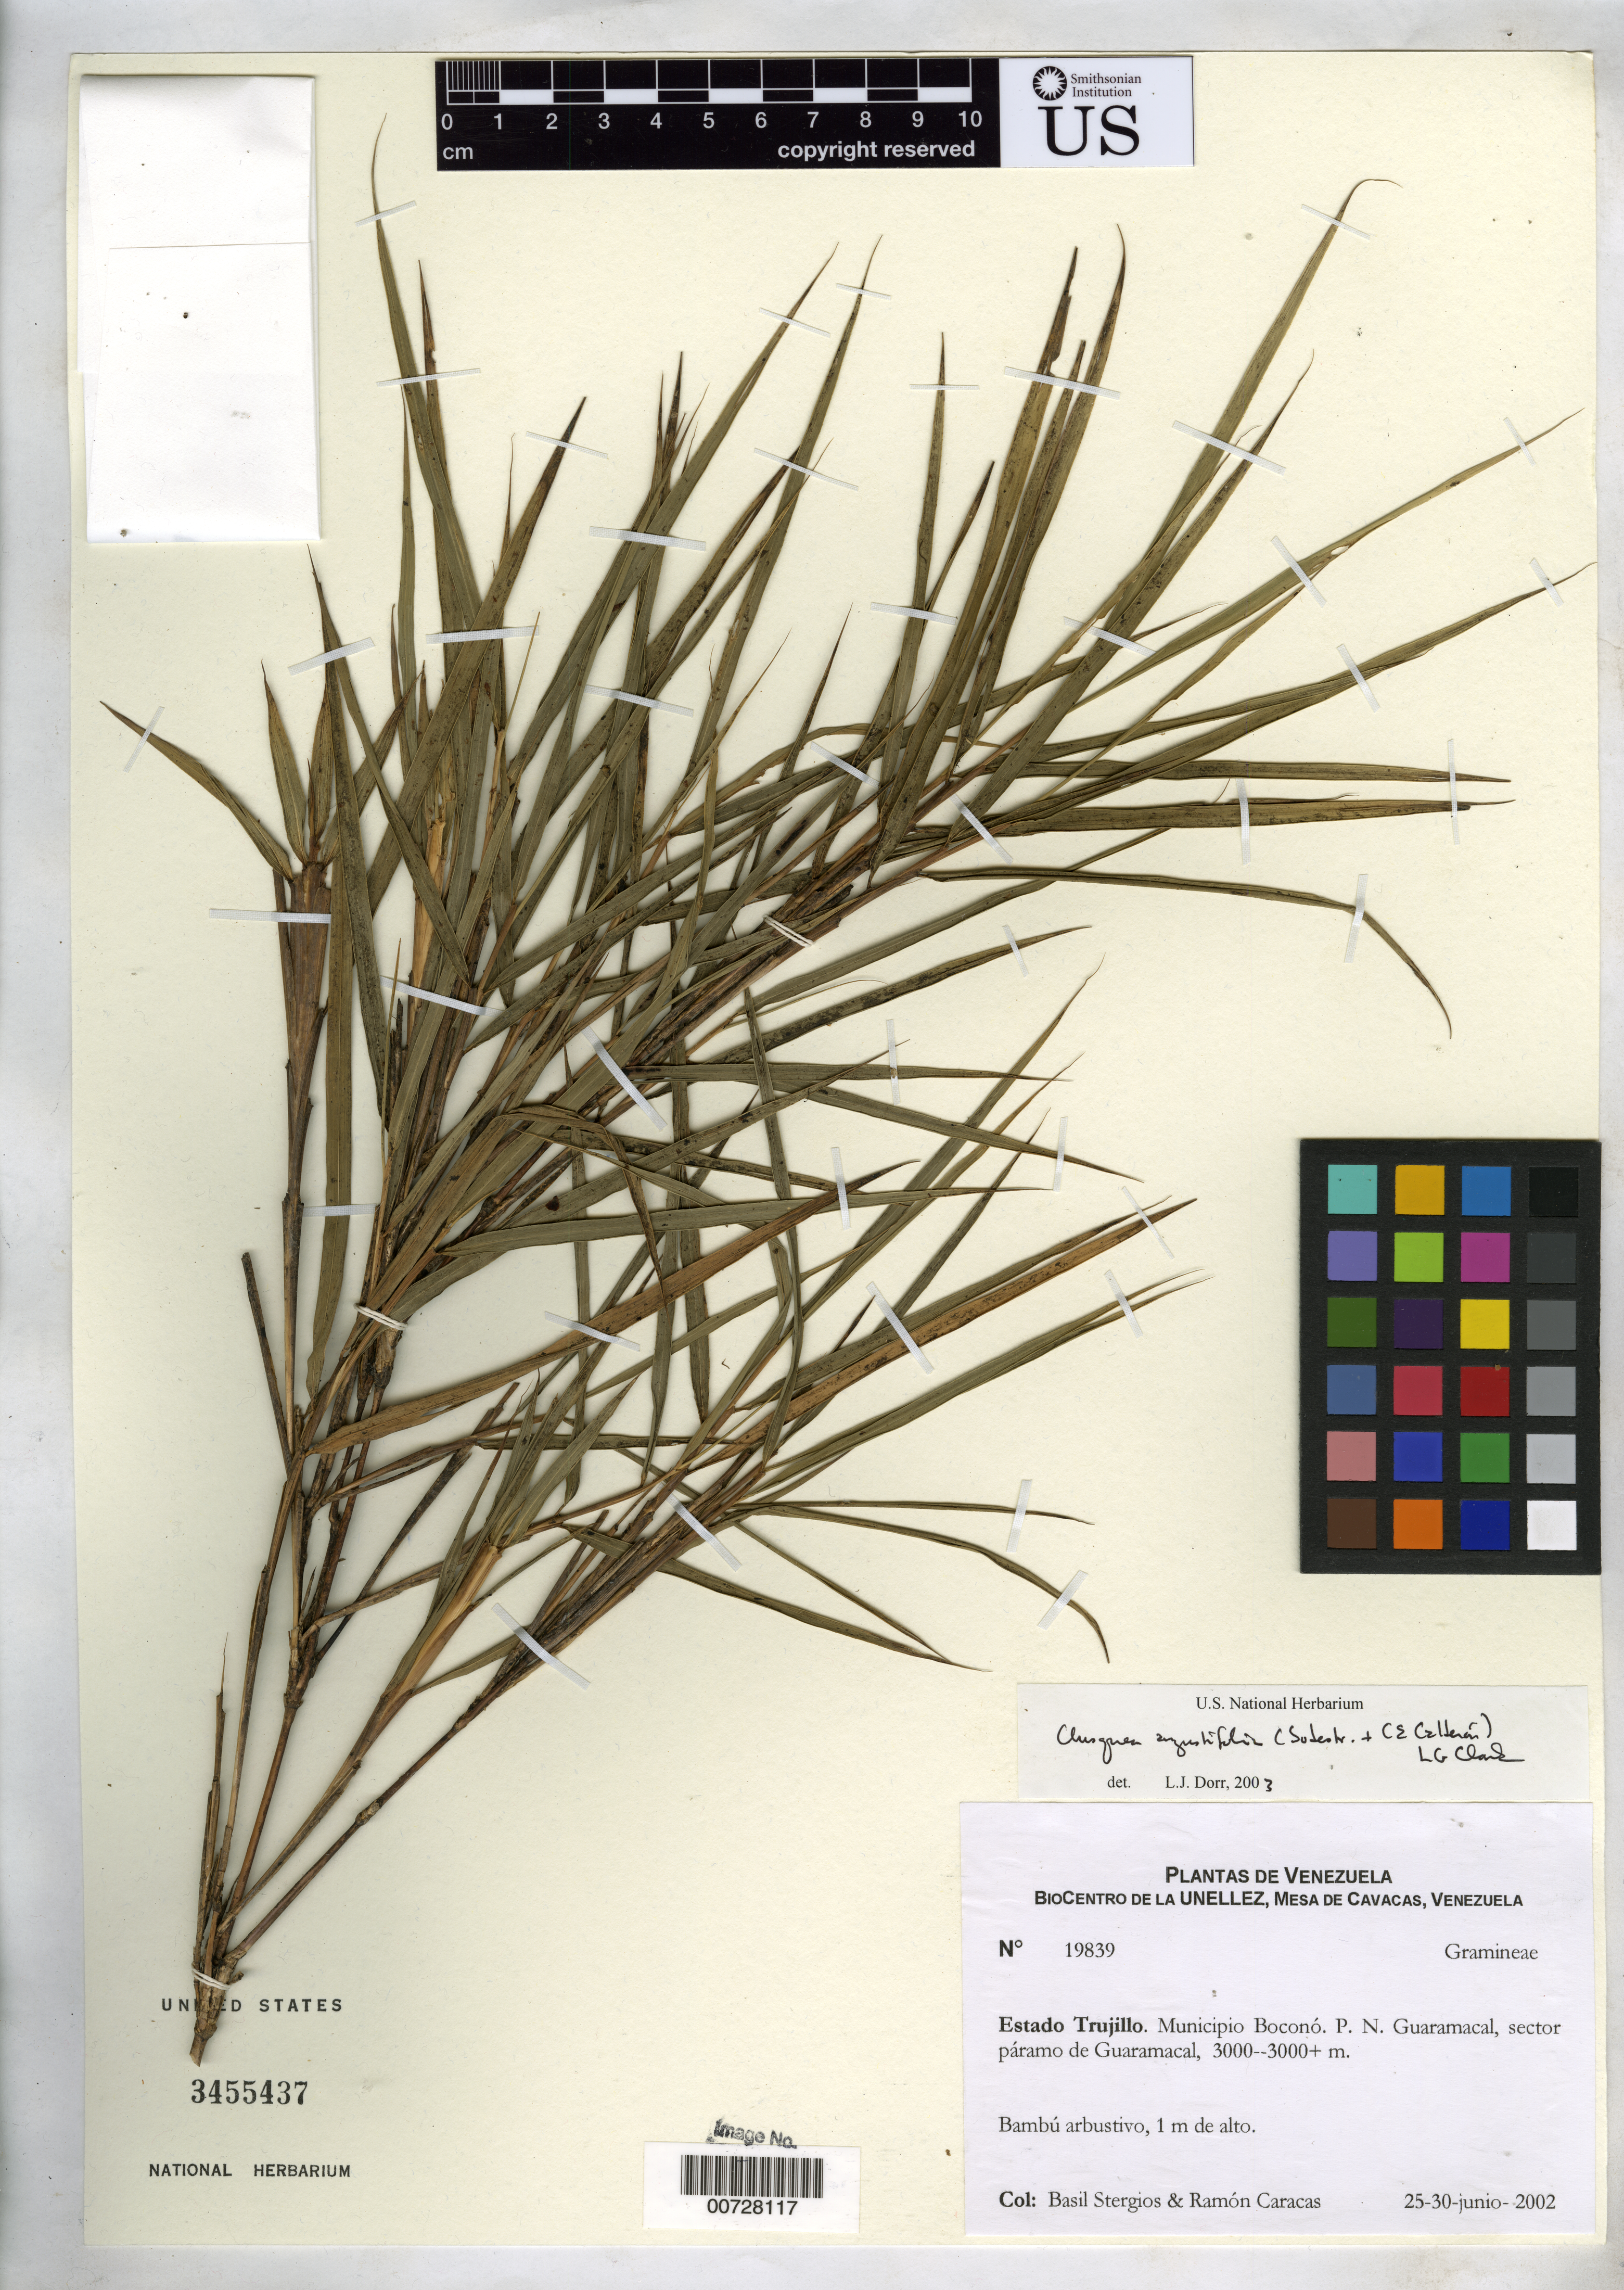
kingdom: Plantae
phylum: Tracheophyta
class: Liliopsida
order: Poales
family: Poaceae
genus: Chusquea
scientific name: Chusquea angustifolia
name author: (Soderstr. & C. E. Calderón) L.G. Clark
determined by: Dorr, L. J., (BOT), Smithsonian Institution - National Museum of Natural History (UNITED STATES)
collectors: B. G. Stergios & R. Caracas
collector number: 19839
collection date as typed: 25 Jun 2002 to 30 Jun 2002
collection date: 2002-06-25/2002-06-30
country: Venezuela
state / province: Trujillo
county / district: Boconó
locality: Parque Nacional Guaramacal, páramo de Guaramacal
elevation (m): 3000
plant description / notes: PORT, US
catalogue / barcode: US 3455437